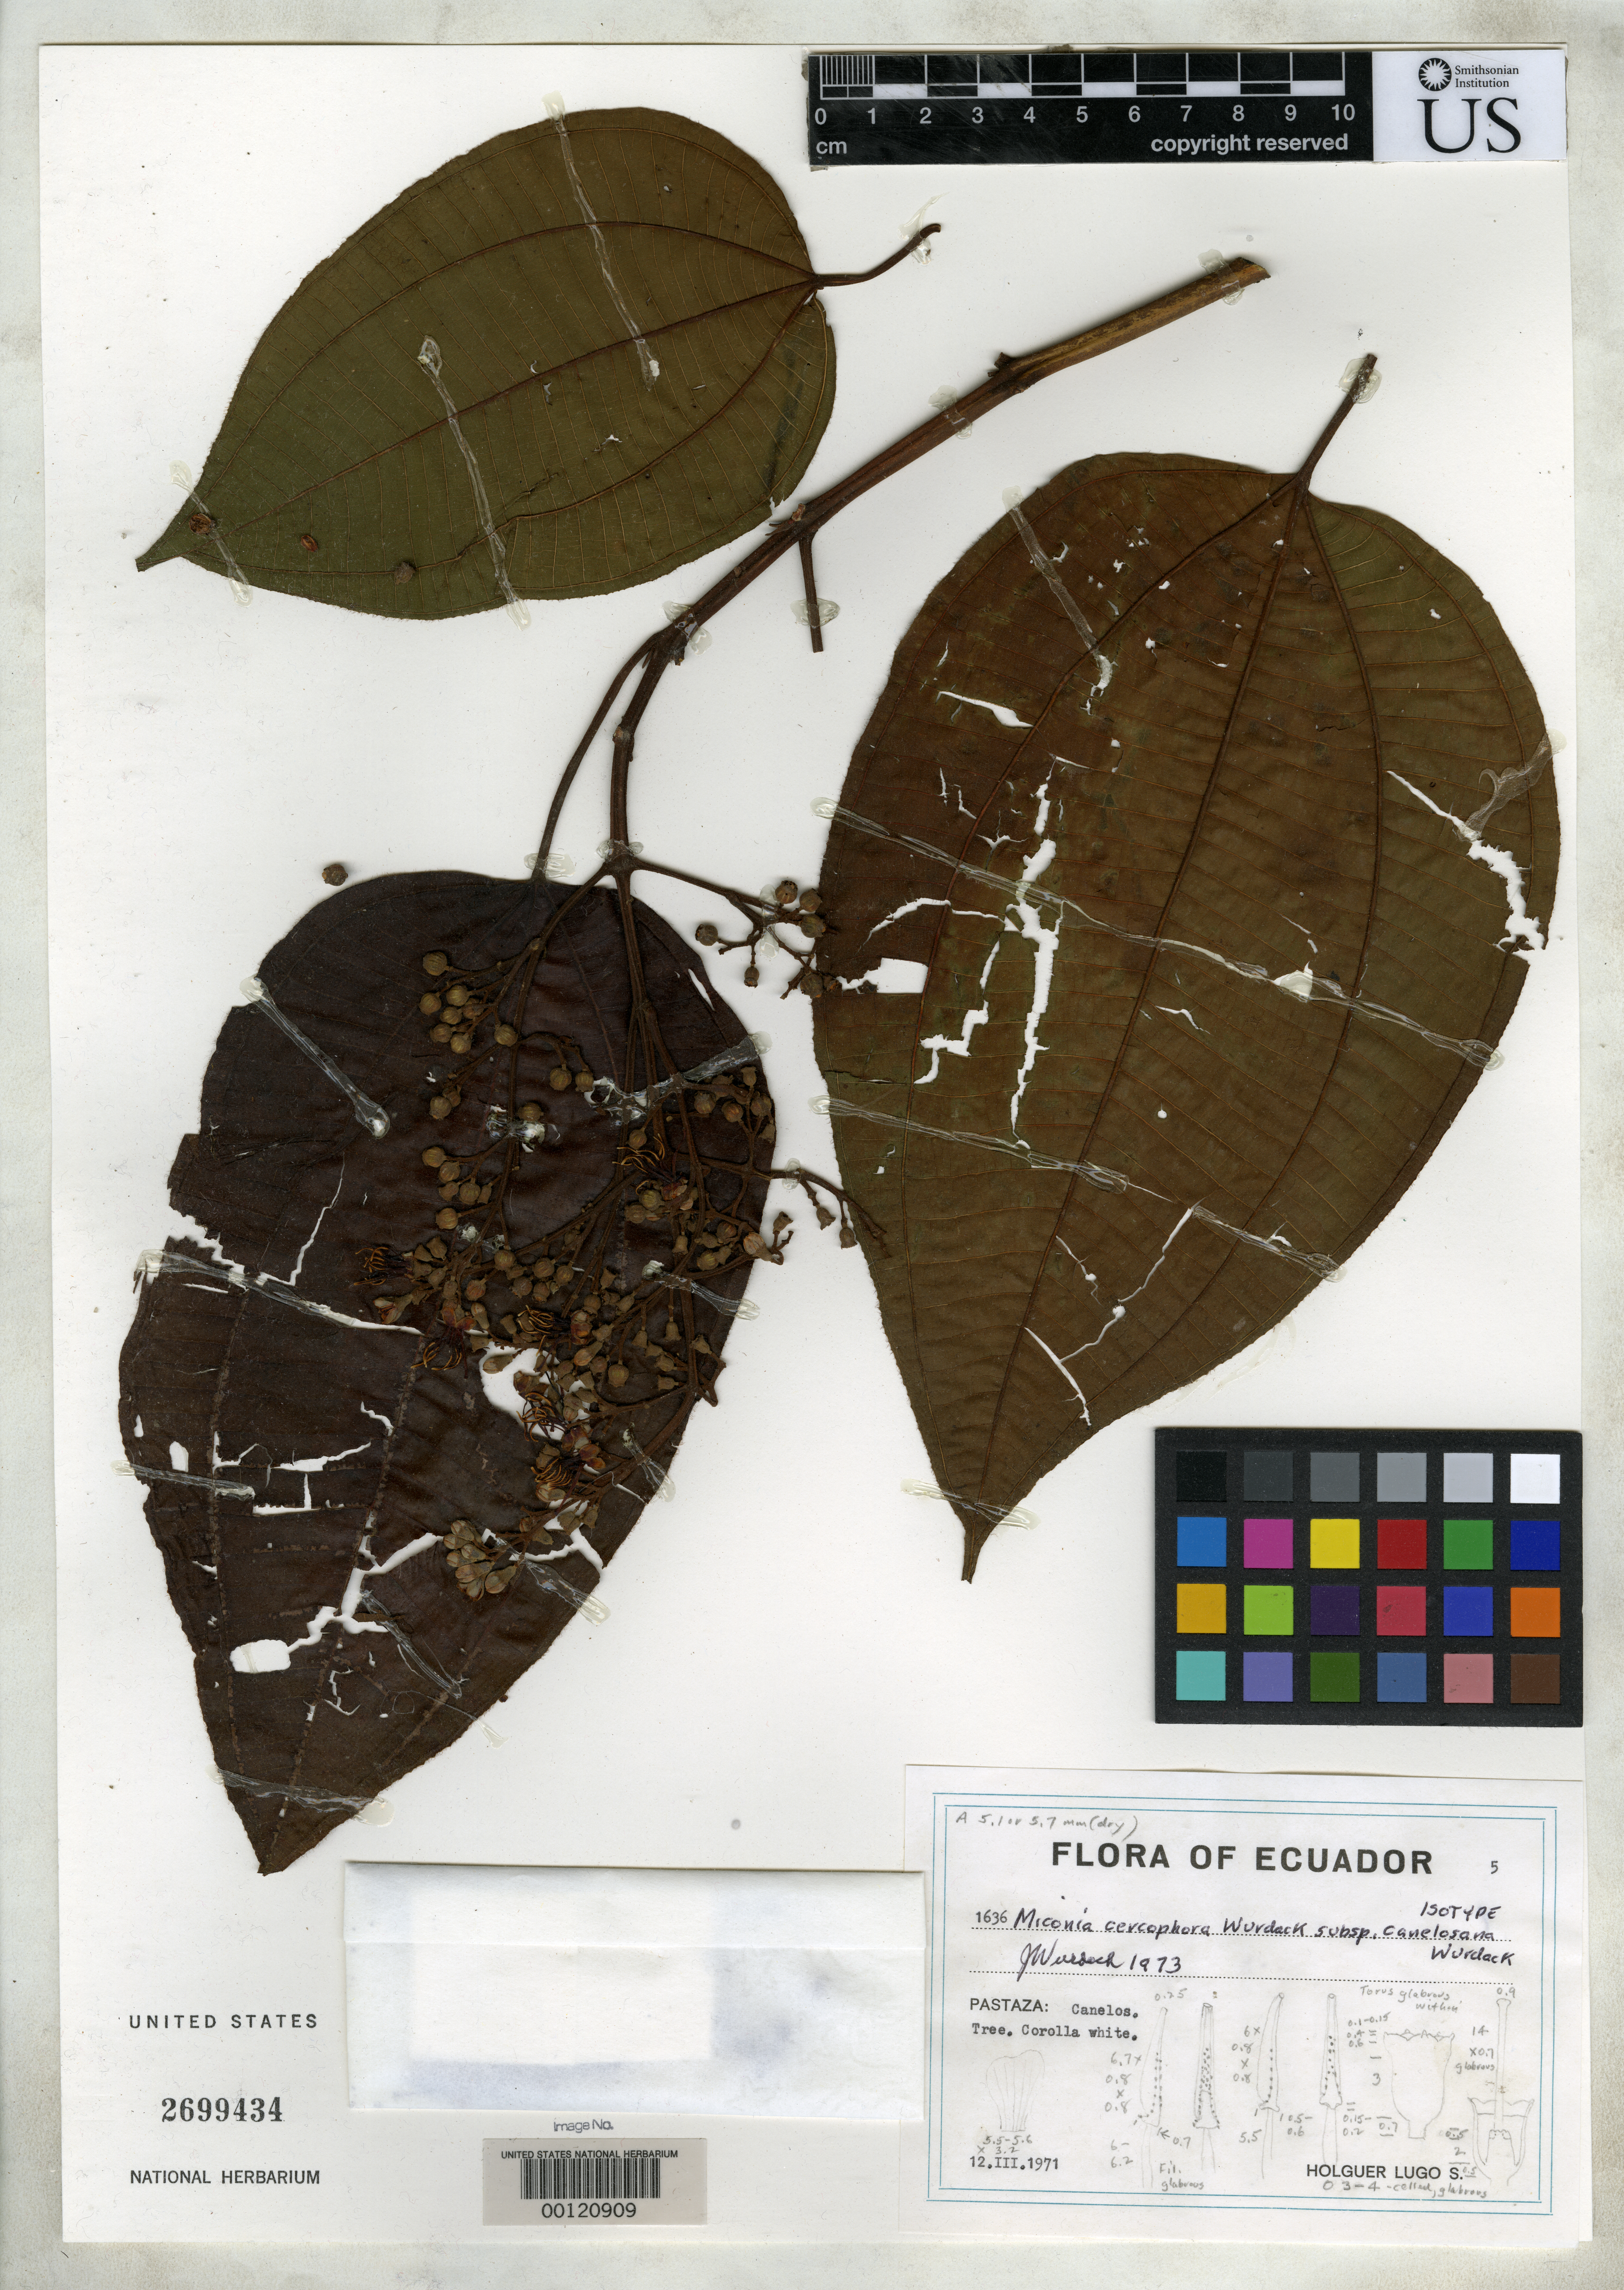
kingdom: Plantae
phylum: Tracheophyta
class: Magnoliopsida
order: Myrtales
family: Melastomataceae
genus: Miconia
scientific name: Miconia cercophora subsp. canelosana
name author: Wurdack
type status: Isotype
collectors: H. Lugo S.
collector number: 1636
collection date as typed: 12 Mar 1971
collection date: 1971-03-12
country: Ecuador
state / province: Pastaza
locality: Canelos.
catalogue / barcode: US 2699434